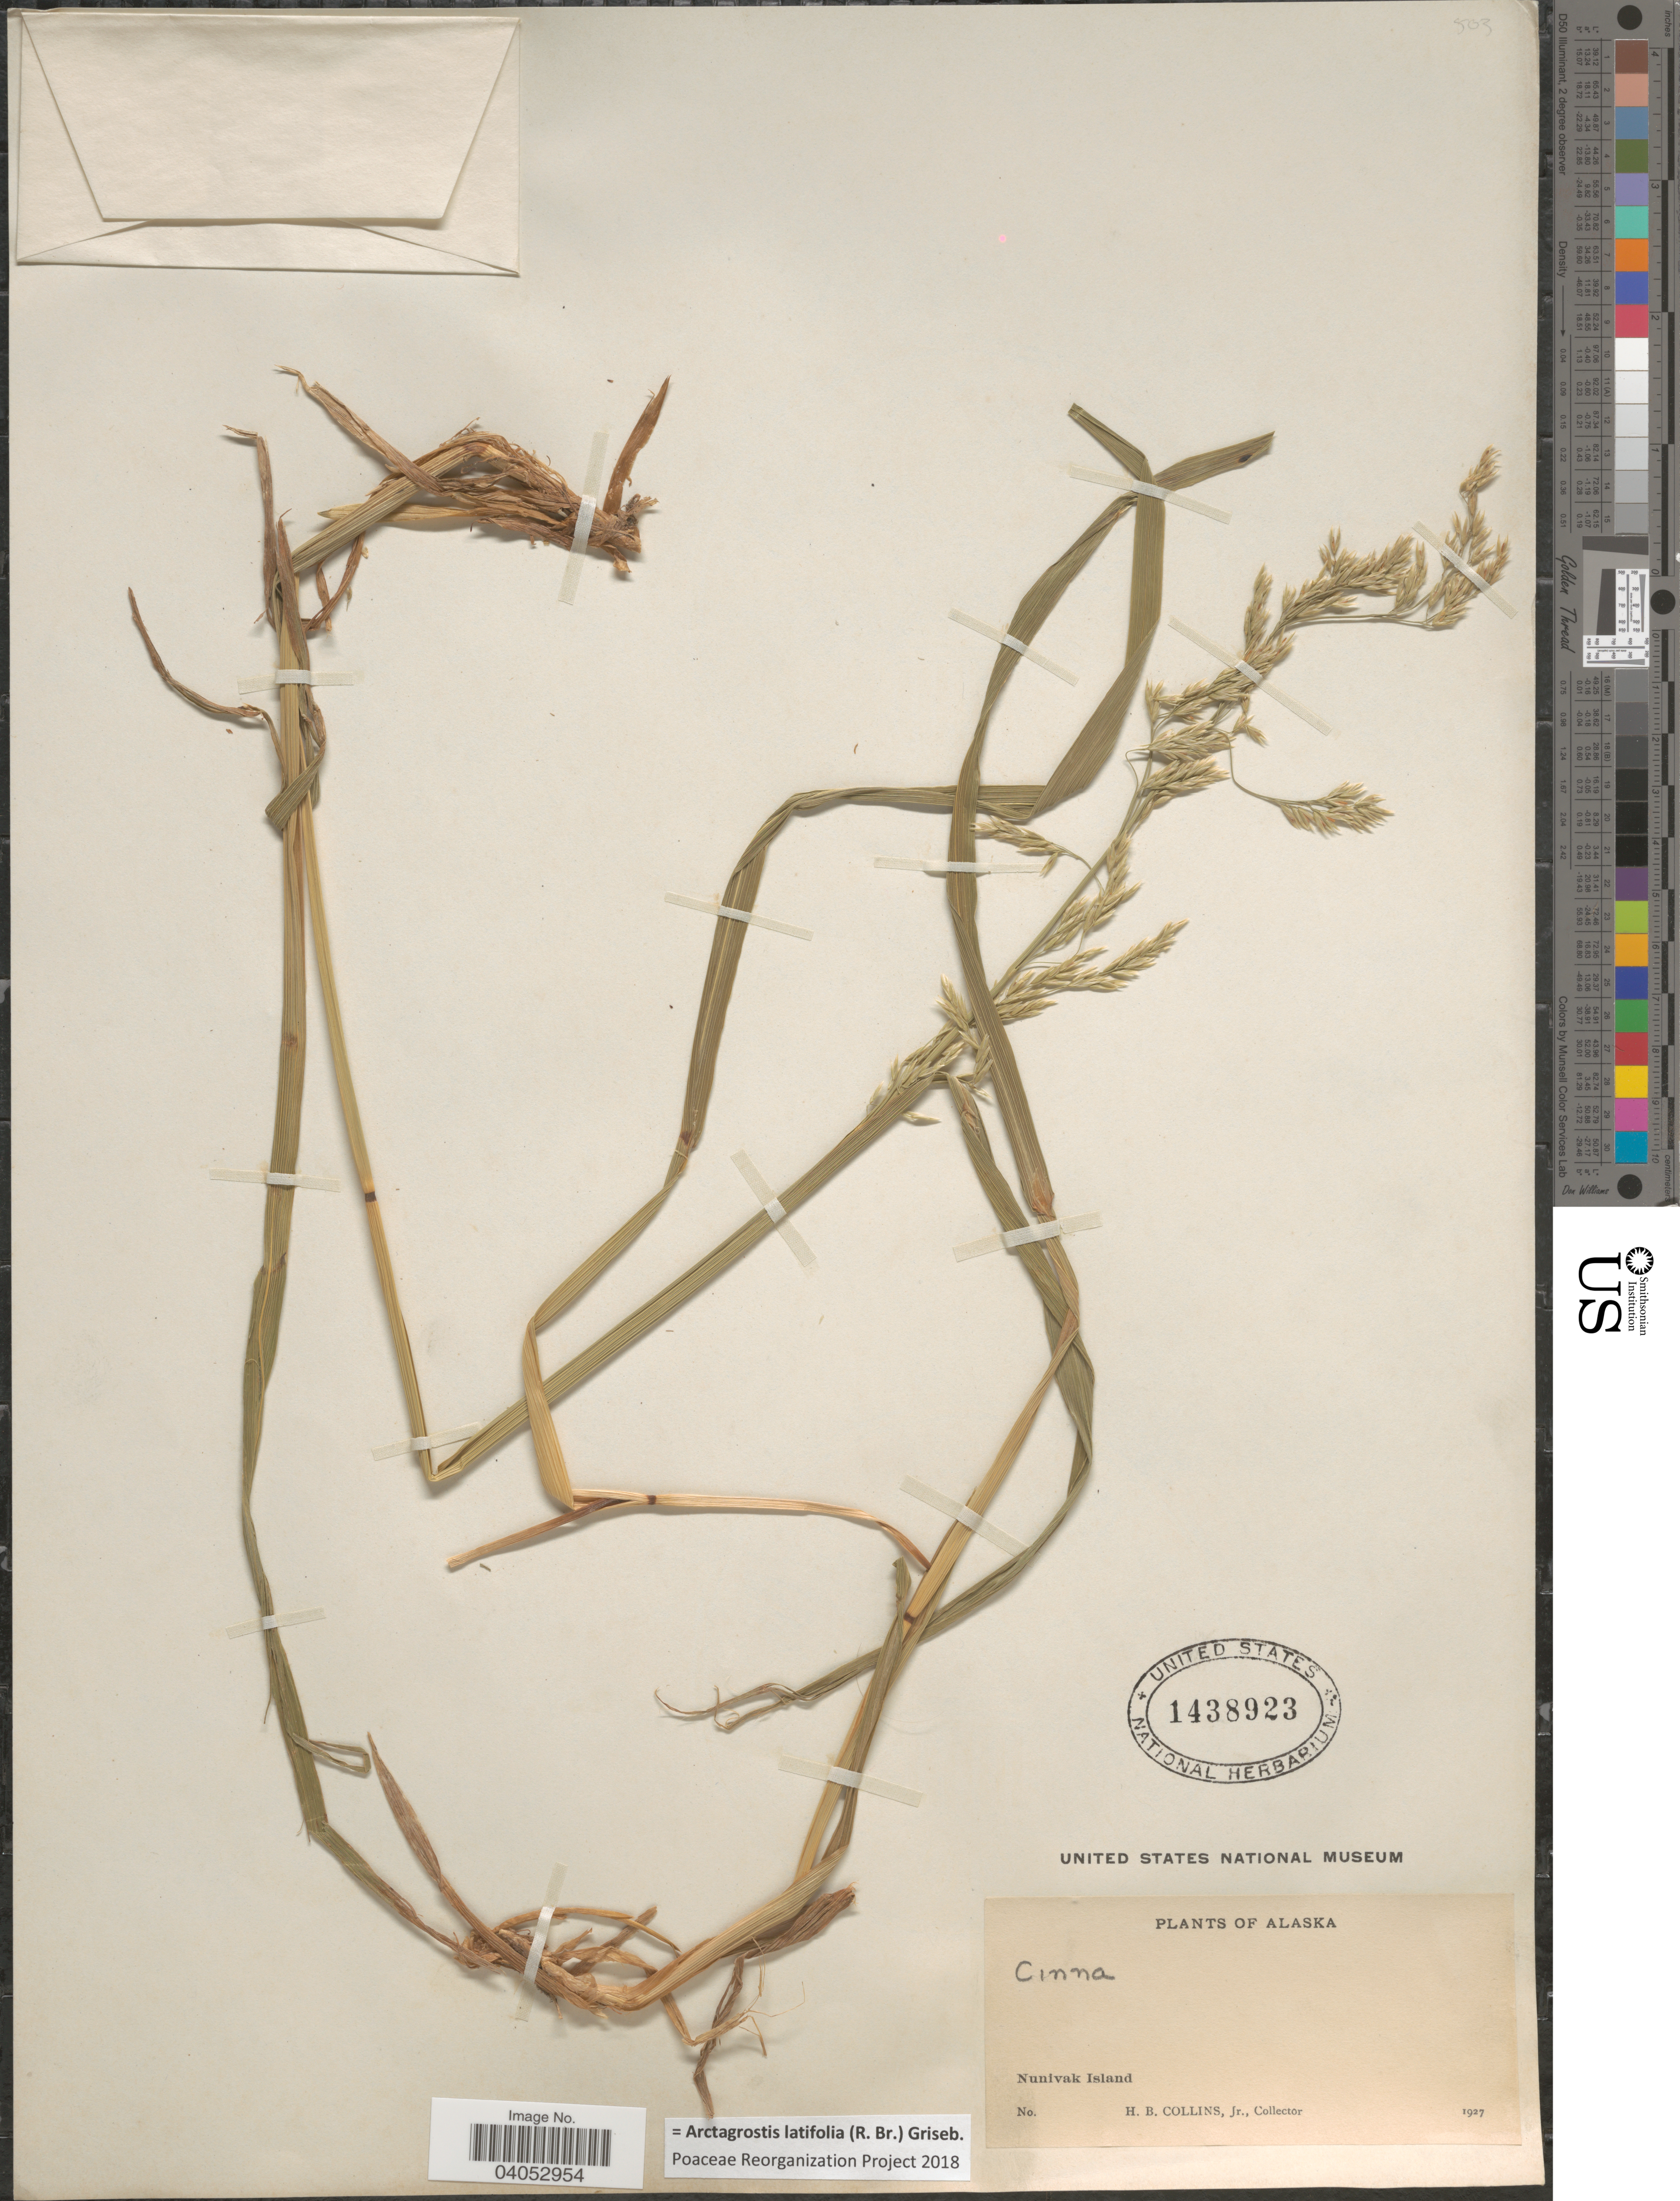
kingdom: Plantae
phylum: Tracheophyta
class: Liliopsida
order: Poales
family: Poaceae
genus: Arctagrostis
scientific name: Arctagrostis latifolia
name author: (R. Br.) Griseb.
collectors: H. Collins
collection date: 1927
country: United States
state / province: Alaska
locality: Nunivak Island.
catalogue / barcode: US 1438923